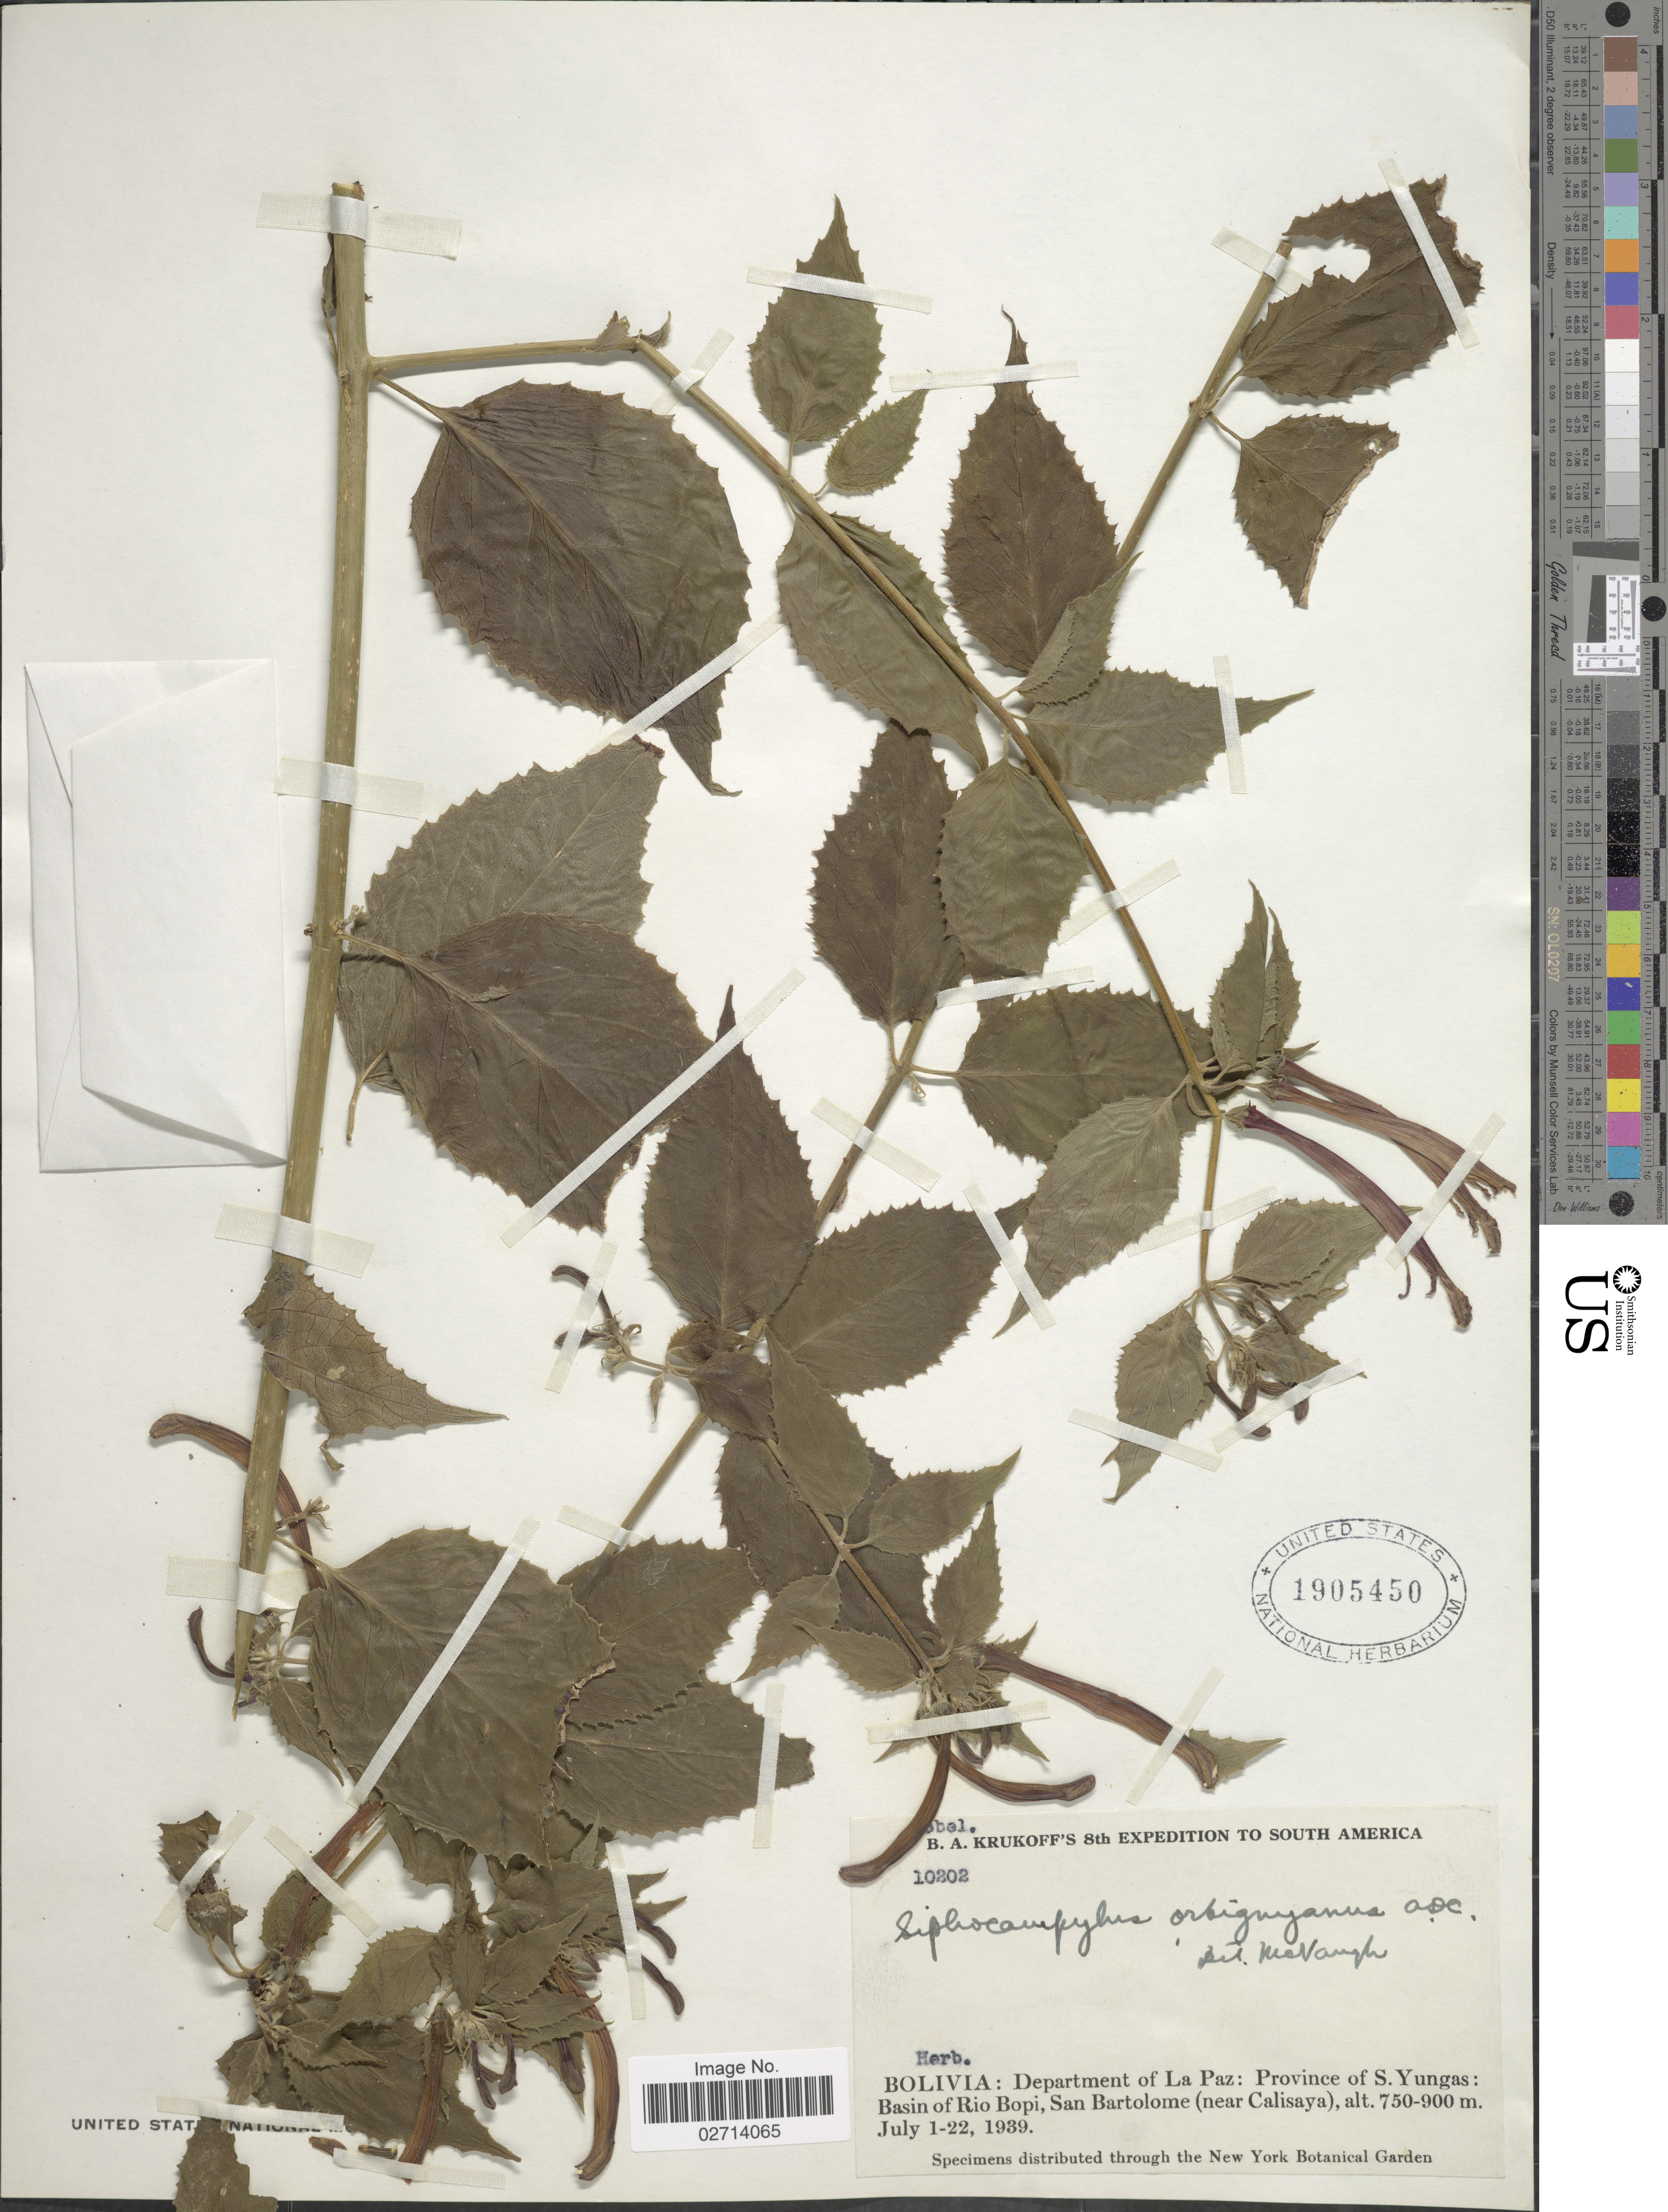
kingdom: Plantae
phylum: Tracheophyta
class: Magnoliopsida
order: Asterales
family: Campanulaceae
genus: Siphocampylus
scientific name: Siphocampylus orbignianus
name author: A. DC.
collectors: B. A. Krukoff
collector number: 10202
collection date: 1939-07-01/1939-07-22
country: Bolivia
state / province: La Paz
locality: Province of S. Yungas: Basin of Rio Bopi, San Bartolome (near Calisaya)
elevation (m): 750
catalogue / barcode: US 1905450